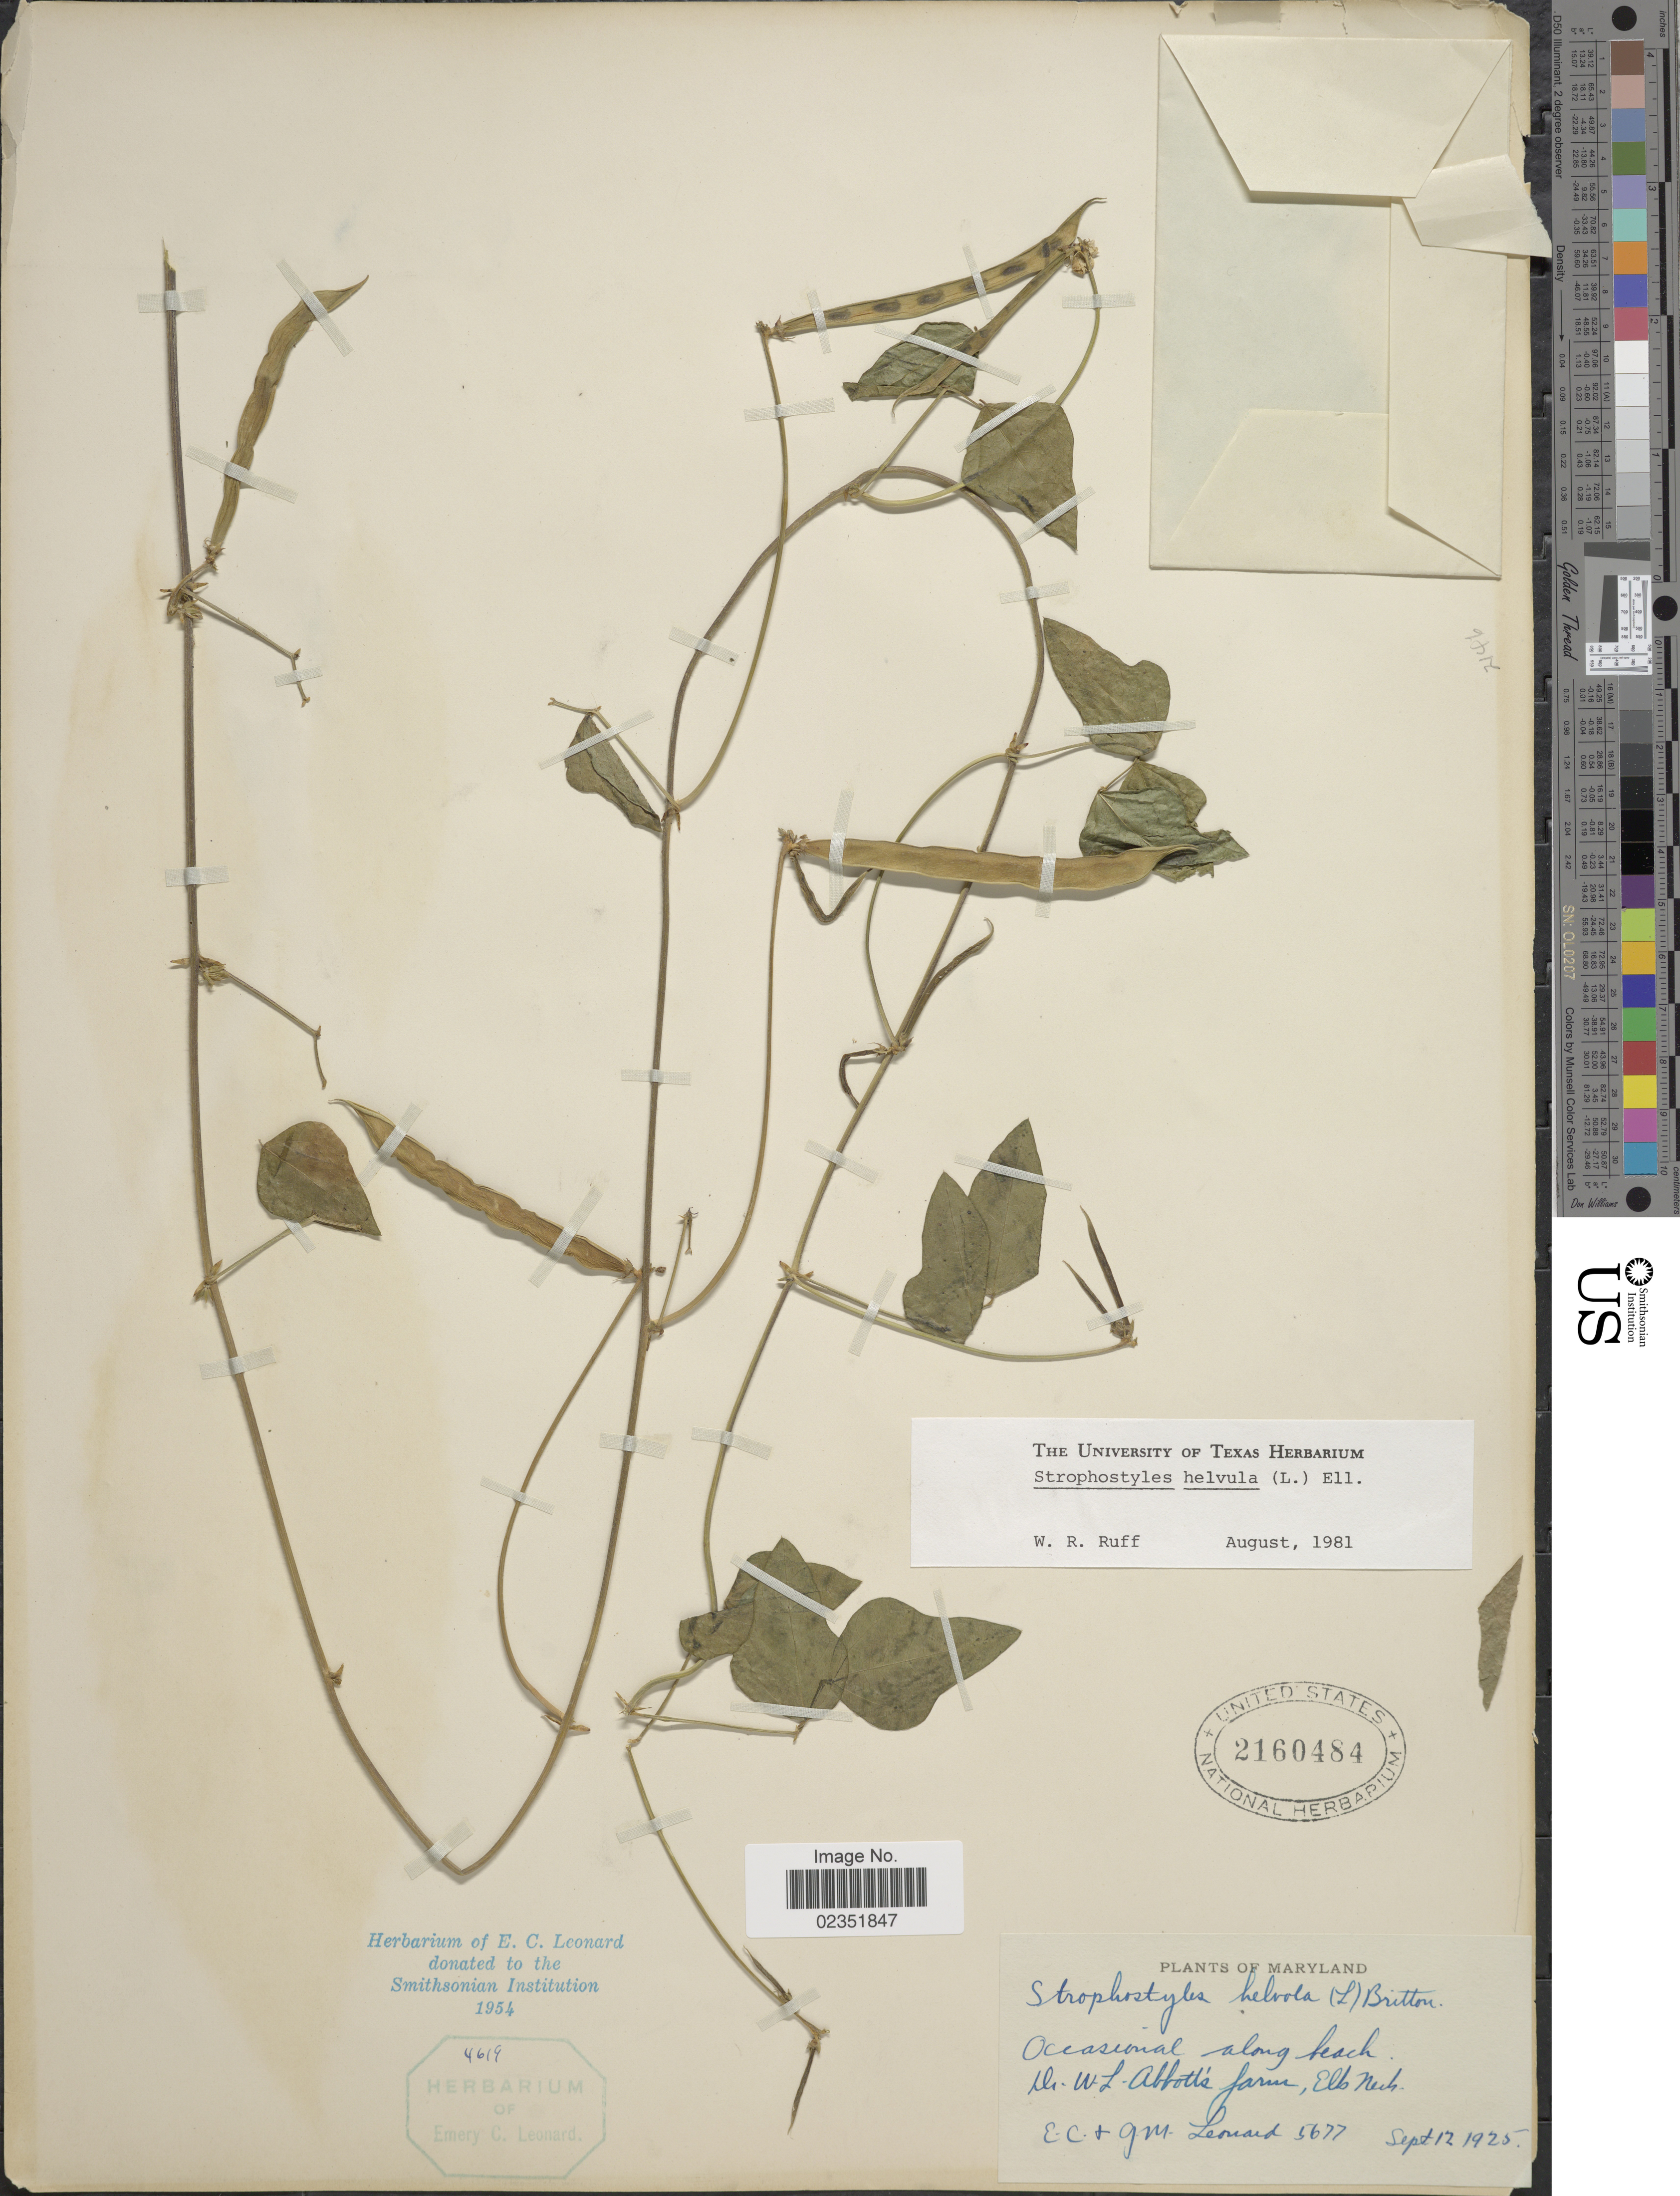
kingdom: Plantae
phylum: Tracheophyta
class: Magnoliopsida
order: Fabales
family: Fabaceae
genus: Strophostyles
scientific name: Strophostyles helvola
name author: (L.) Elliott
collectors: E. C. Leonard & G. M. Leonard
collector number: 5677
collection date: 1925-09-12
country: United States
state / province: Maryland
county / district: Cecil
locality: Occasional along beach, Dr. W. L. Abbott's farm, Elb Neck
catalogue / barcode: US 2160484